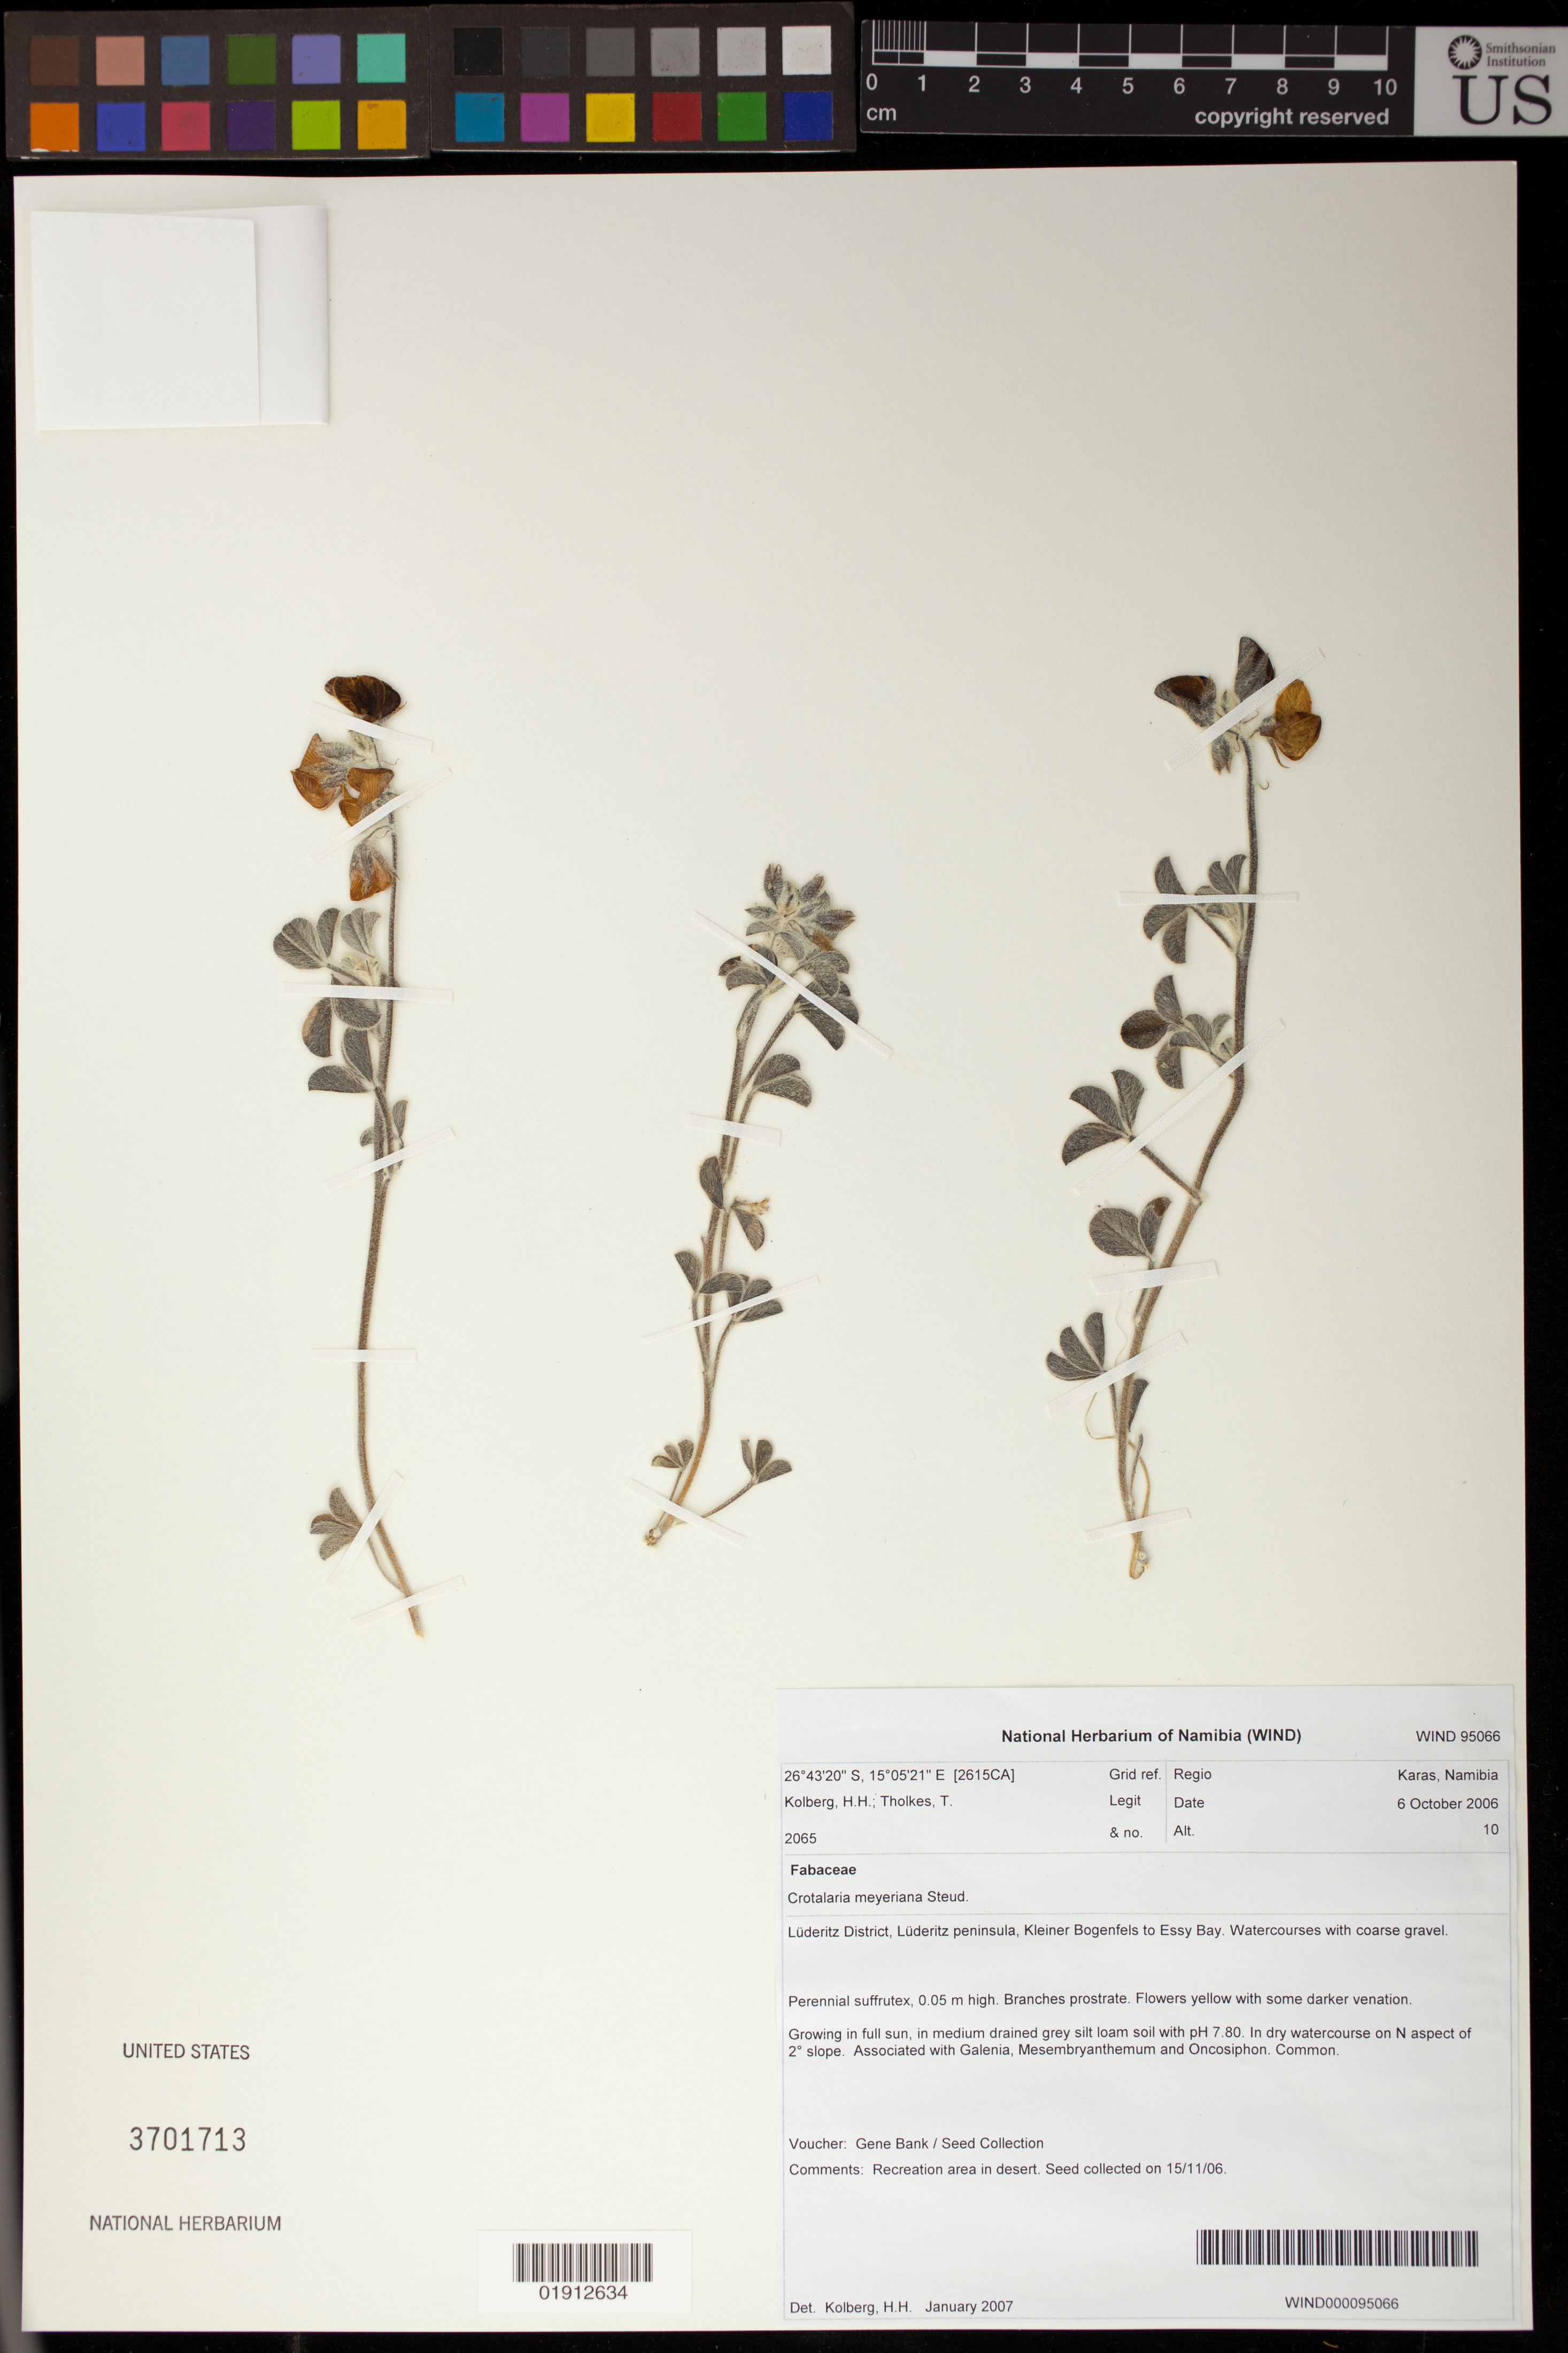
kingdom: Plantae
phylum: Tracheophyta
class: Magnoliopsida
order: Fabales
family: Fabaceae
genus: Crotalaria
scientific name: Crotalaria meyerana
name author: Steud.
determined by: Kolberg, H. H.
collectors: H. H. Kolberg & T. Tholkes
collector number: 2065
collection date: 2006-10-06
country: Namibia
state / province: Karas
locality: Lüderitz District, Lüderitz peninsula, Kleiner Bogenfels to Essy Bay. Watercourses with coarse gravel.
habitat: Growing in full sun, in medium drained grey silt loam soil with pH 7.80. In dry watercourse on N aspect of 2 degree slope.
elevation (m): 10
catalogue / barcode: US 3701713